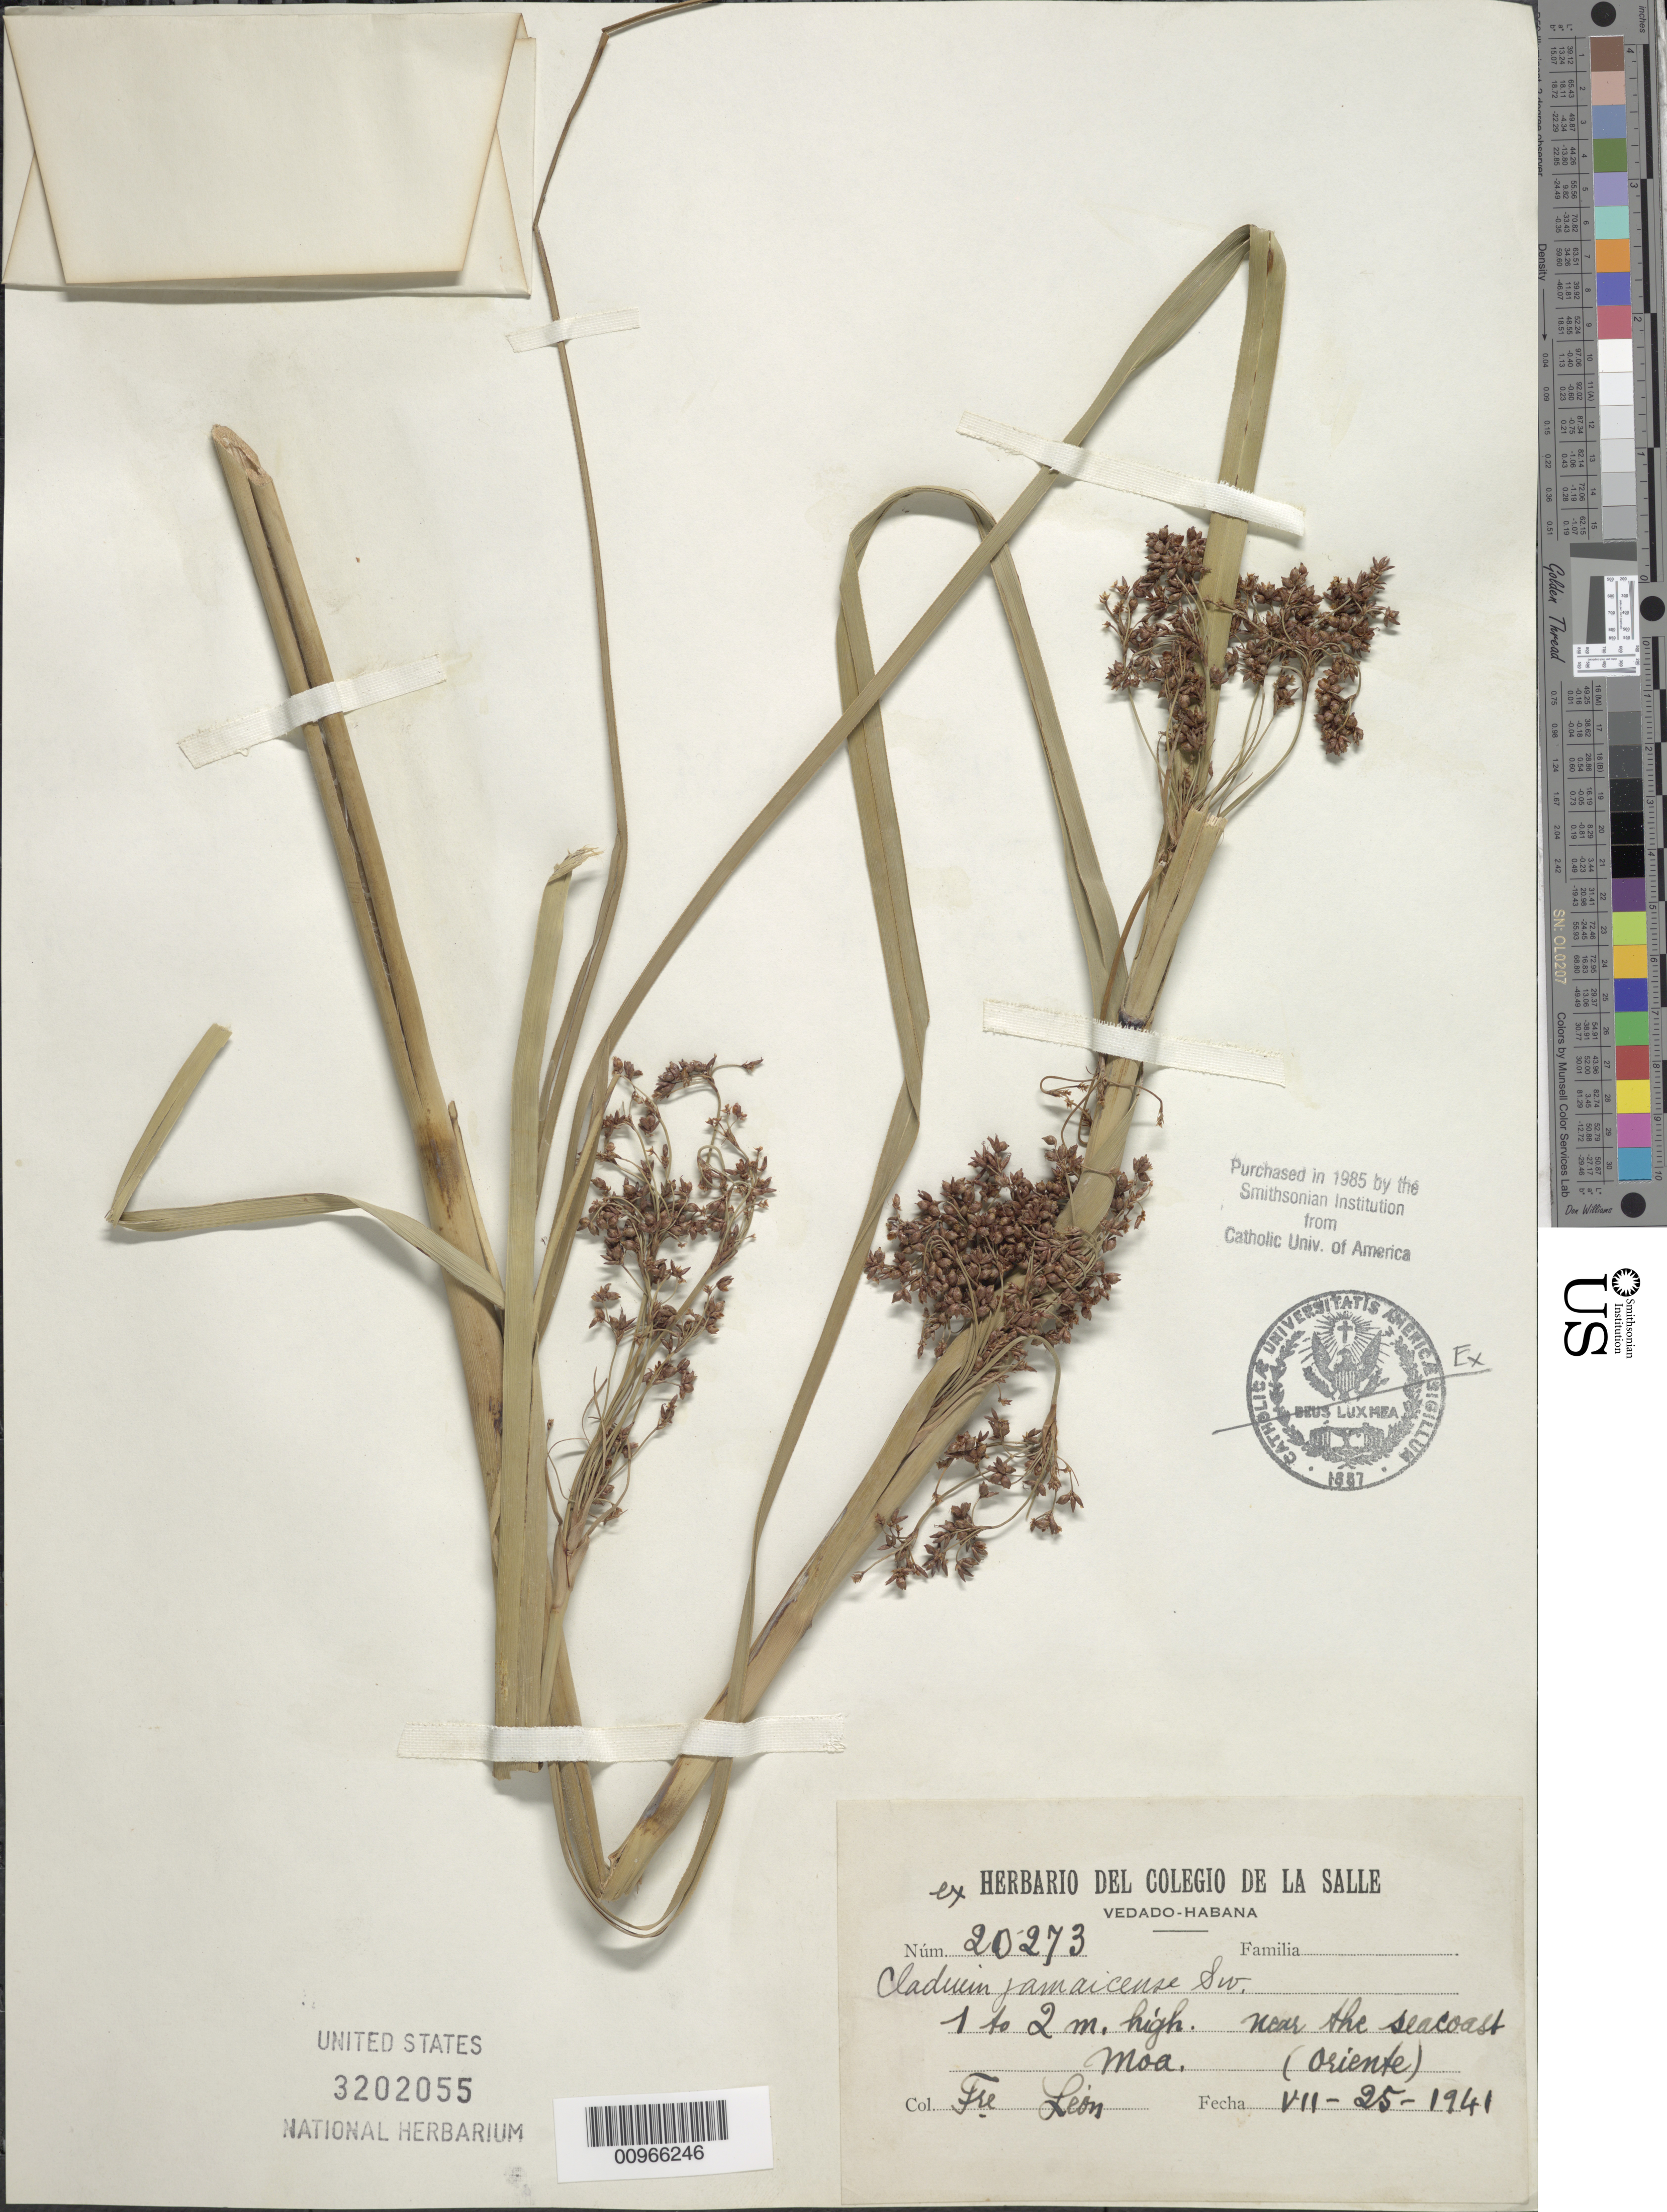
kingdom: Plantae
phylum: Tracheophyta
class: Liliopsida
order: Poales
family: Cyperaceae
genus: Cladium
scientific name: Cladium jamaicense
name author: Crantz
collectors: F. Leon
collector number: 20273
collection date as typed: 25 Jul 1941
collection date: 1941-07-25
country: Cuba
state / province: Holguín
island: Cuba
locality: Near the sea coast, Moa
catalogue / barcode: US 3202055